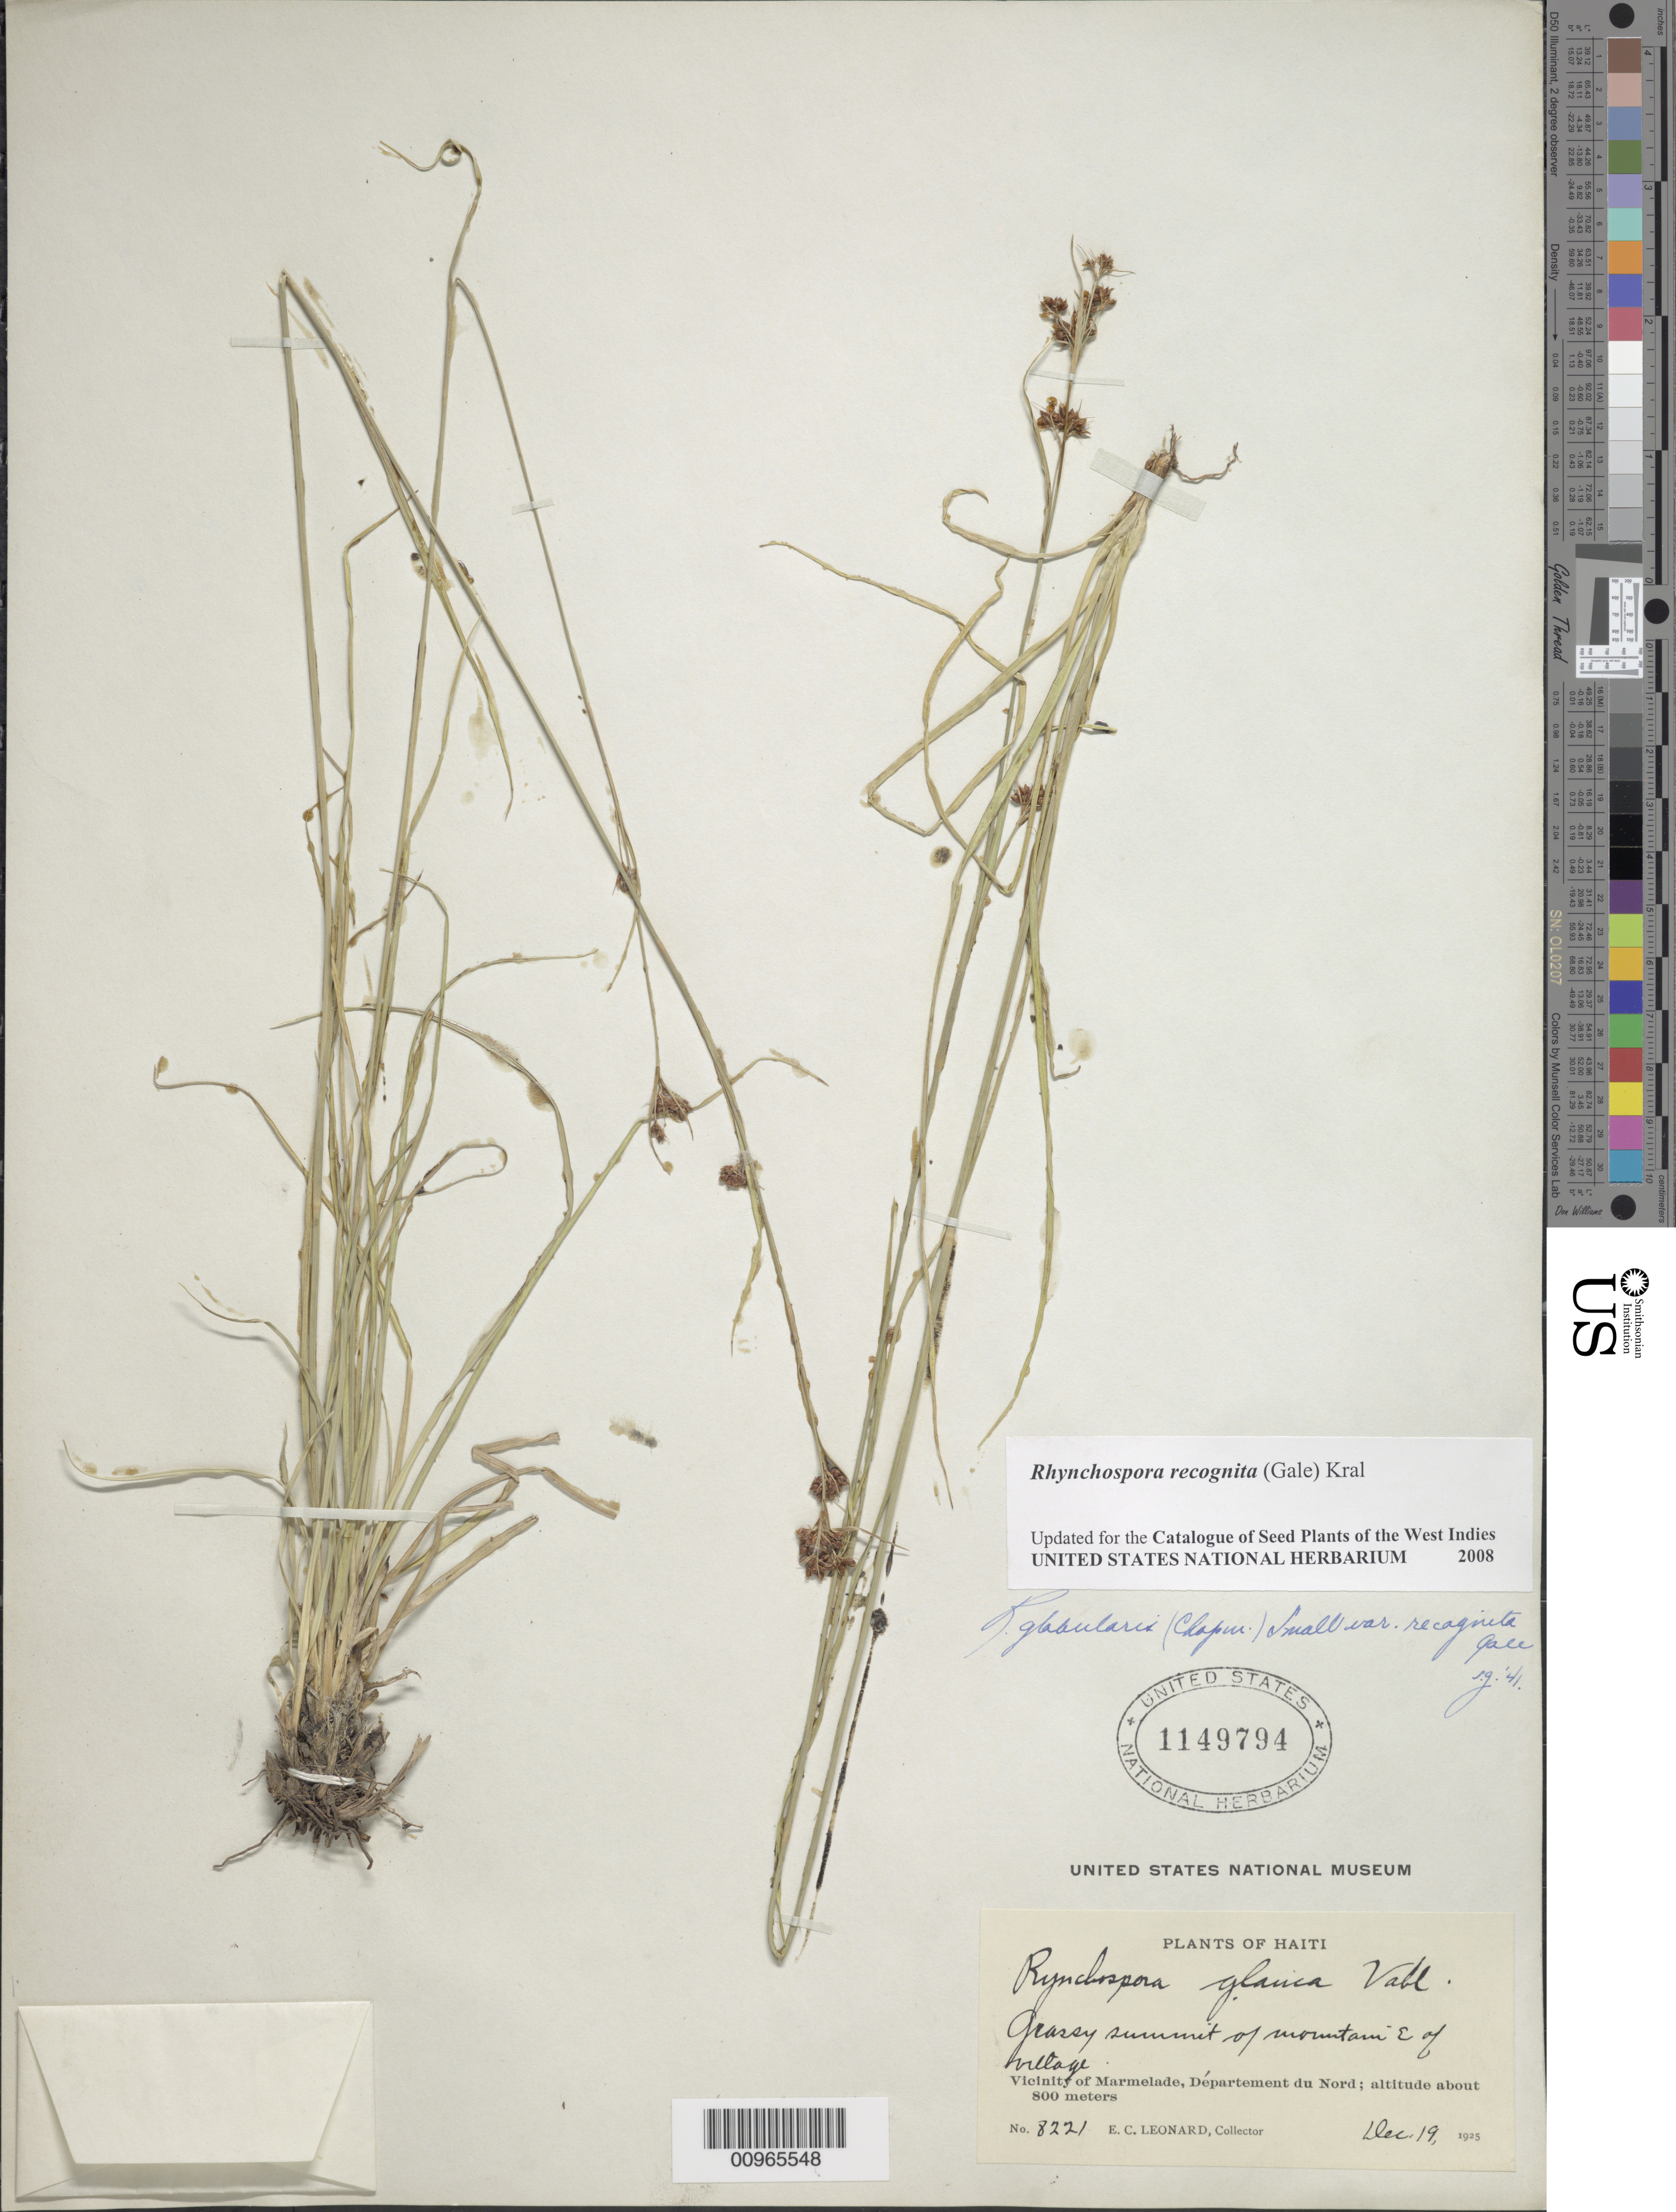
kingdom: Plantae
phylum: Tracheophyta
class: Liliopsida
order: Poales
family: Cyperaceae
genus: Rhynchospora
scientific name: Rhynchospora recognita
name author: (Gale) Kral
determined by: Strong, M. T., (US), Smithsonian Institution - National Museum of Natural History (UNITED STATES)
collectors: E. C. Leonard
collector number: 8221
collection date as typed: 19 Dec 1925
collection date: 1925-12-19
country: Haiti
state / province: Nord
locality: Vicinity of Marmelade, grassy summit of mountain E of village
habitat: Grassy summit of mountain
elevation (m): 800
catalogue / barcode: US 1149794